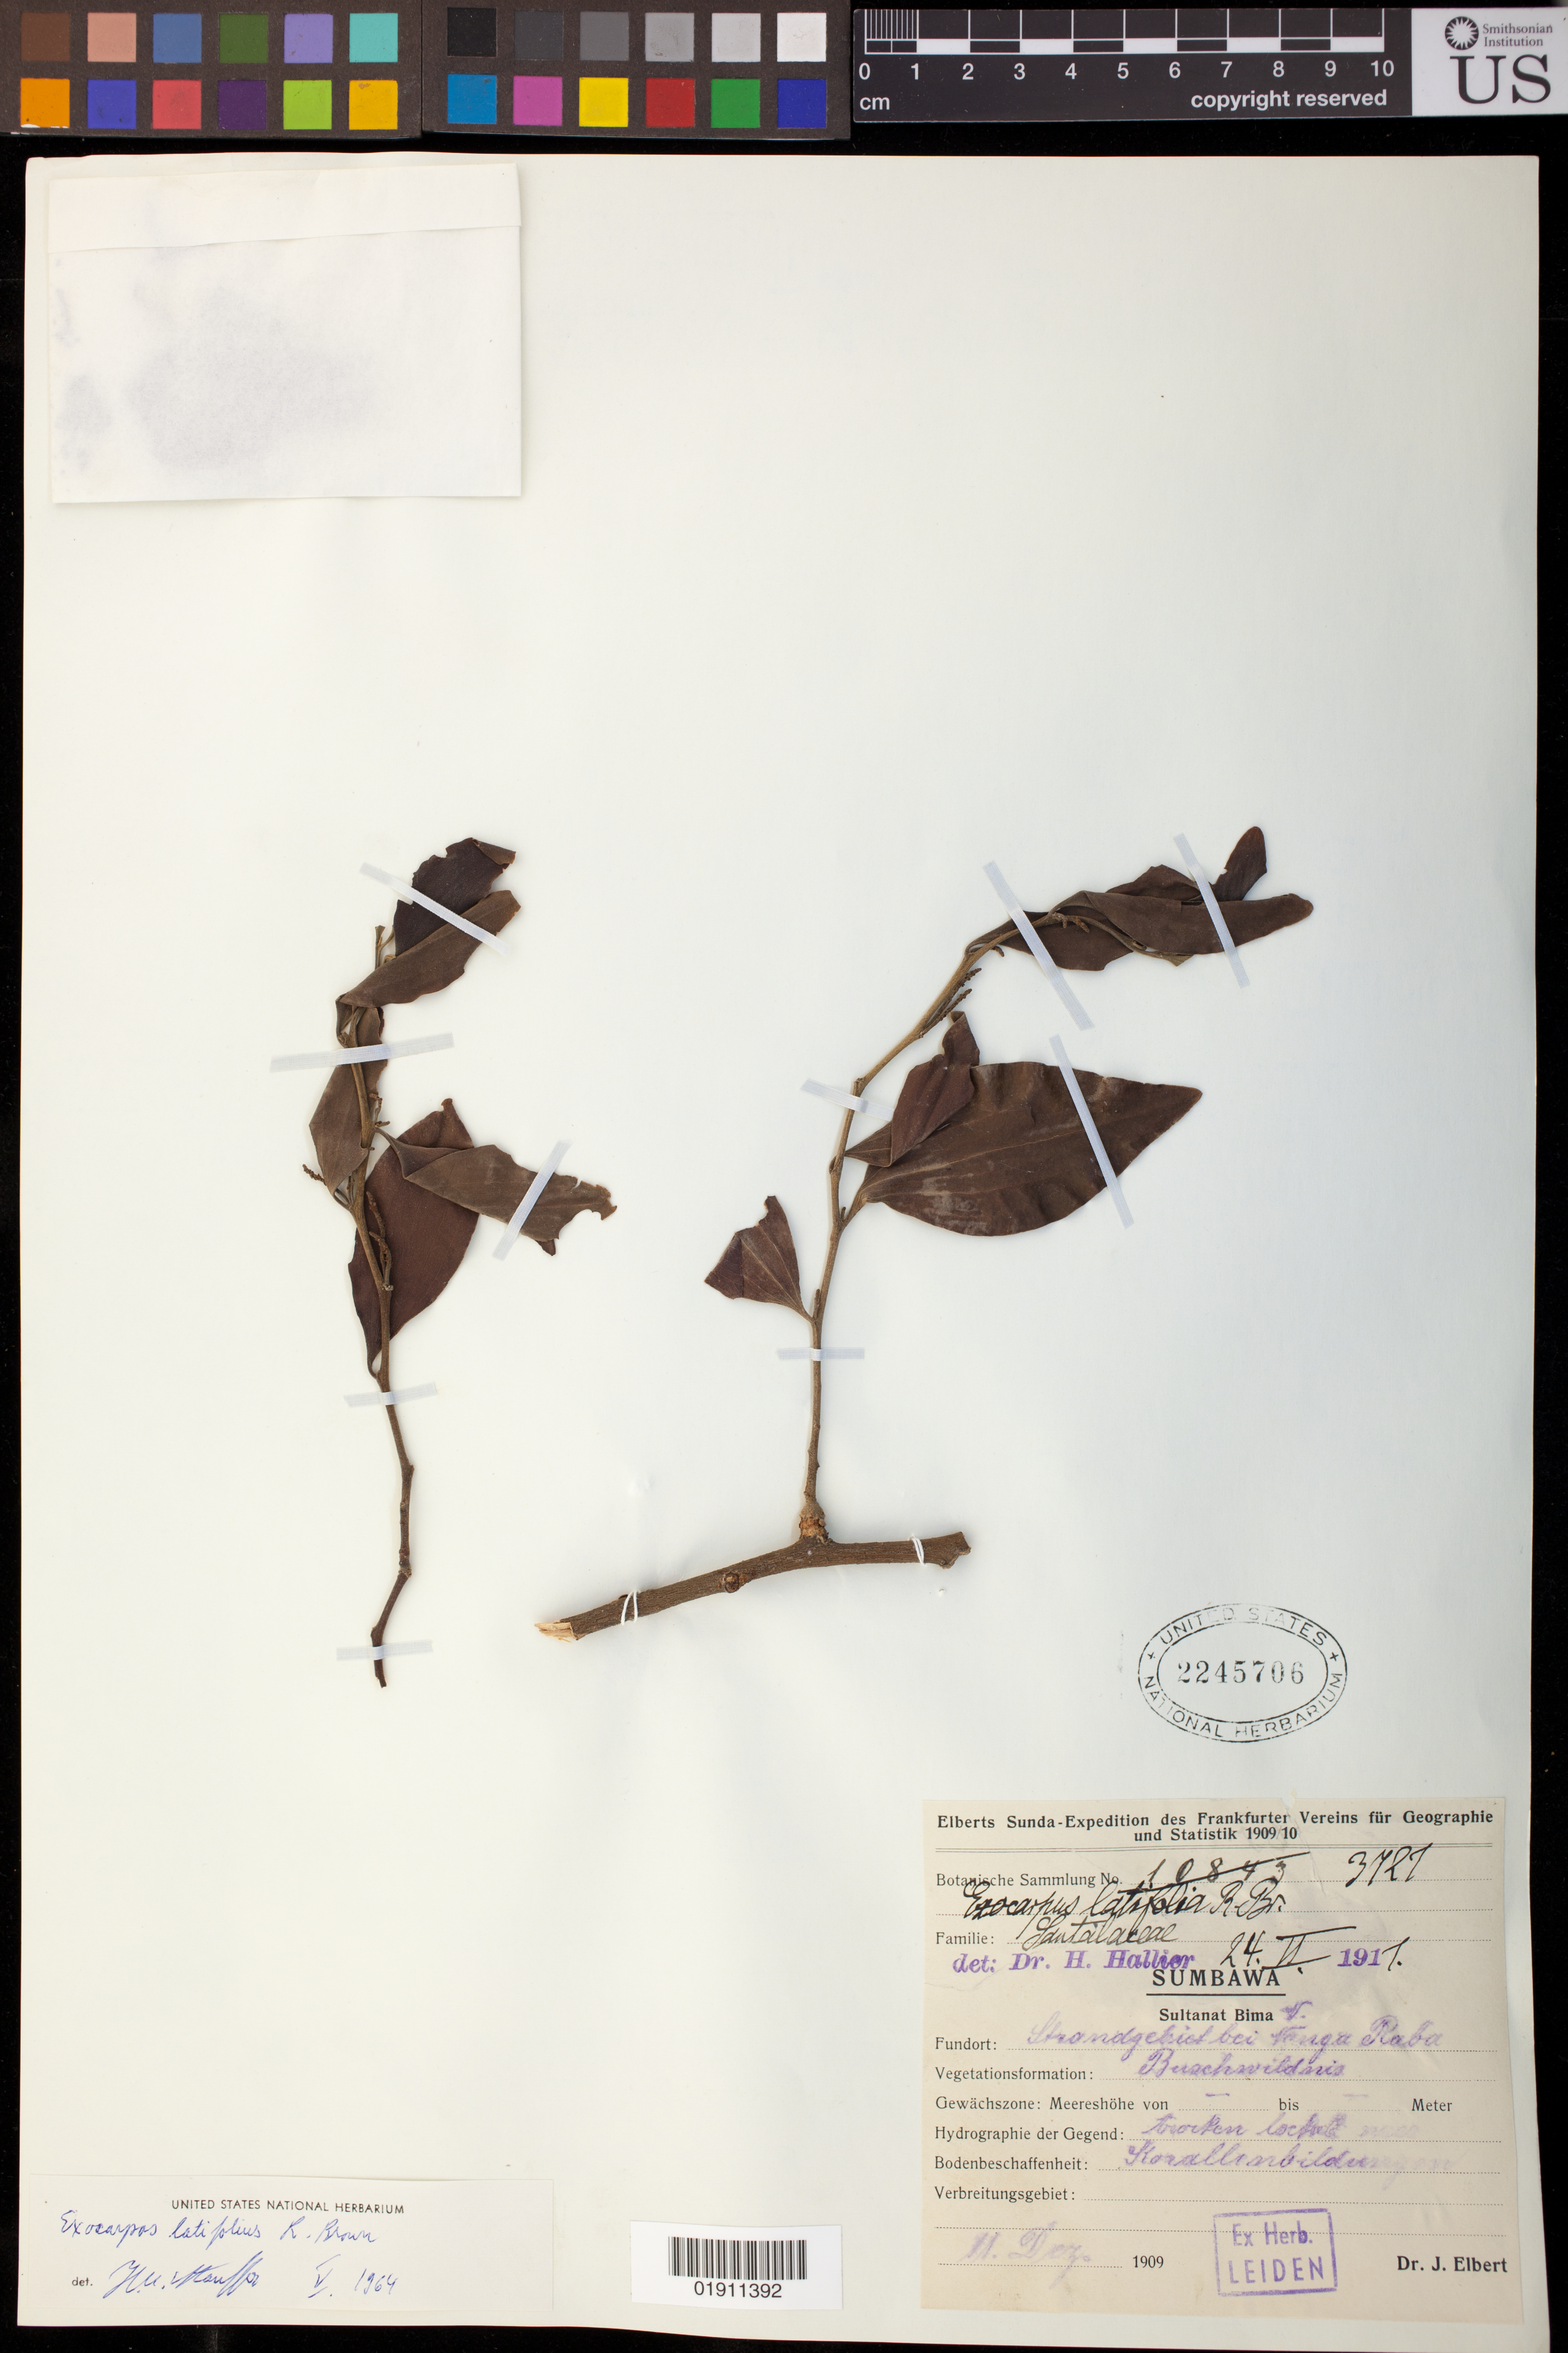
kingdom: Plantae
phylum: Tracheophyta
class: Magnoliopsida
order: Santalales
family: Santalaceae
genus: Exocarpos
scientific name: Exocarpos latifolius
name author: R. Br.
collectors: J. Elbert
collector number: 3727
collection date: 1909-12-11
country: Indonesia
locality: SUMBAWA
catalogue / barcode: US 2245706